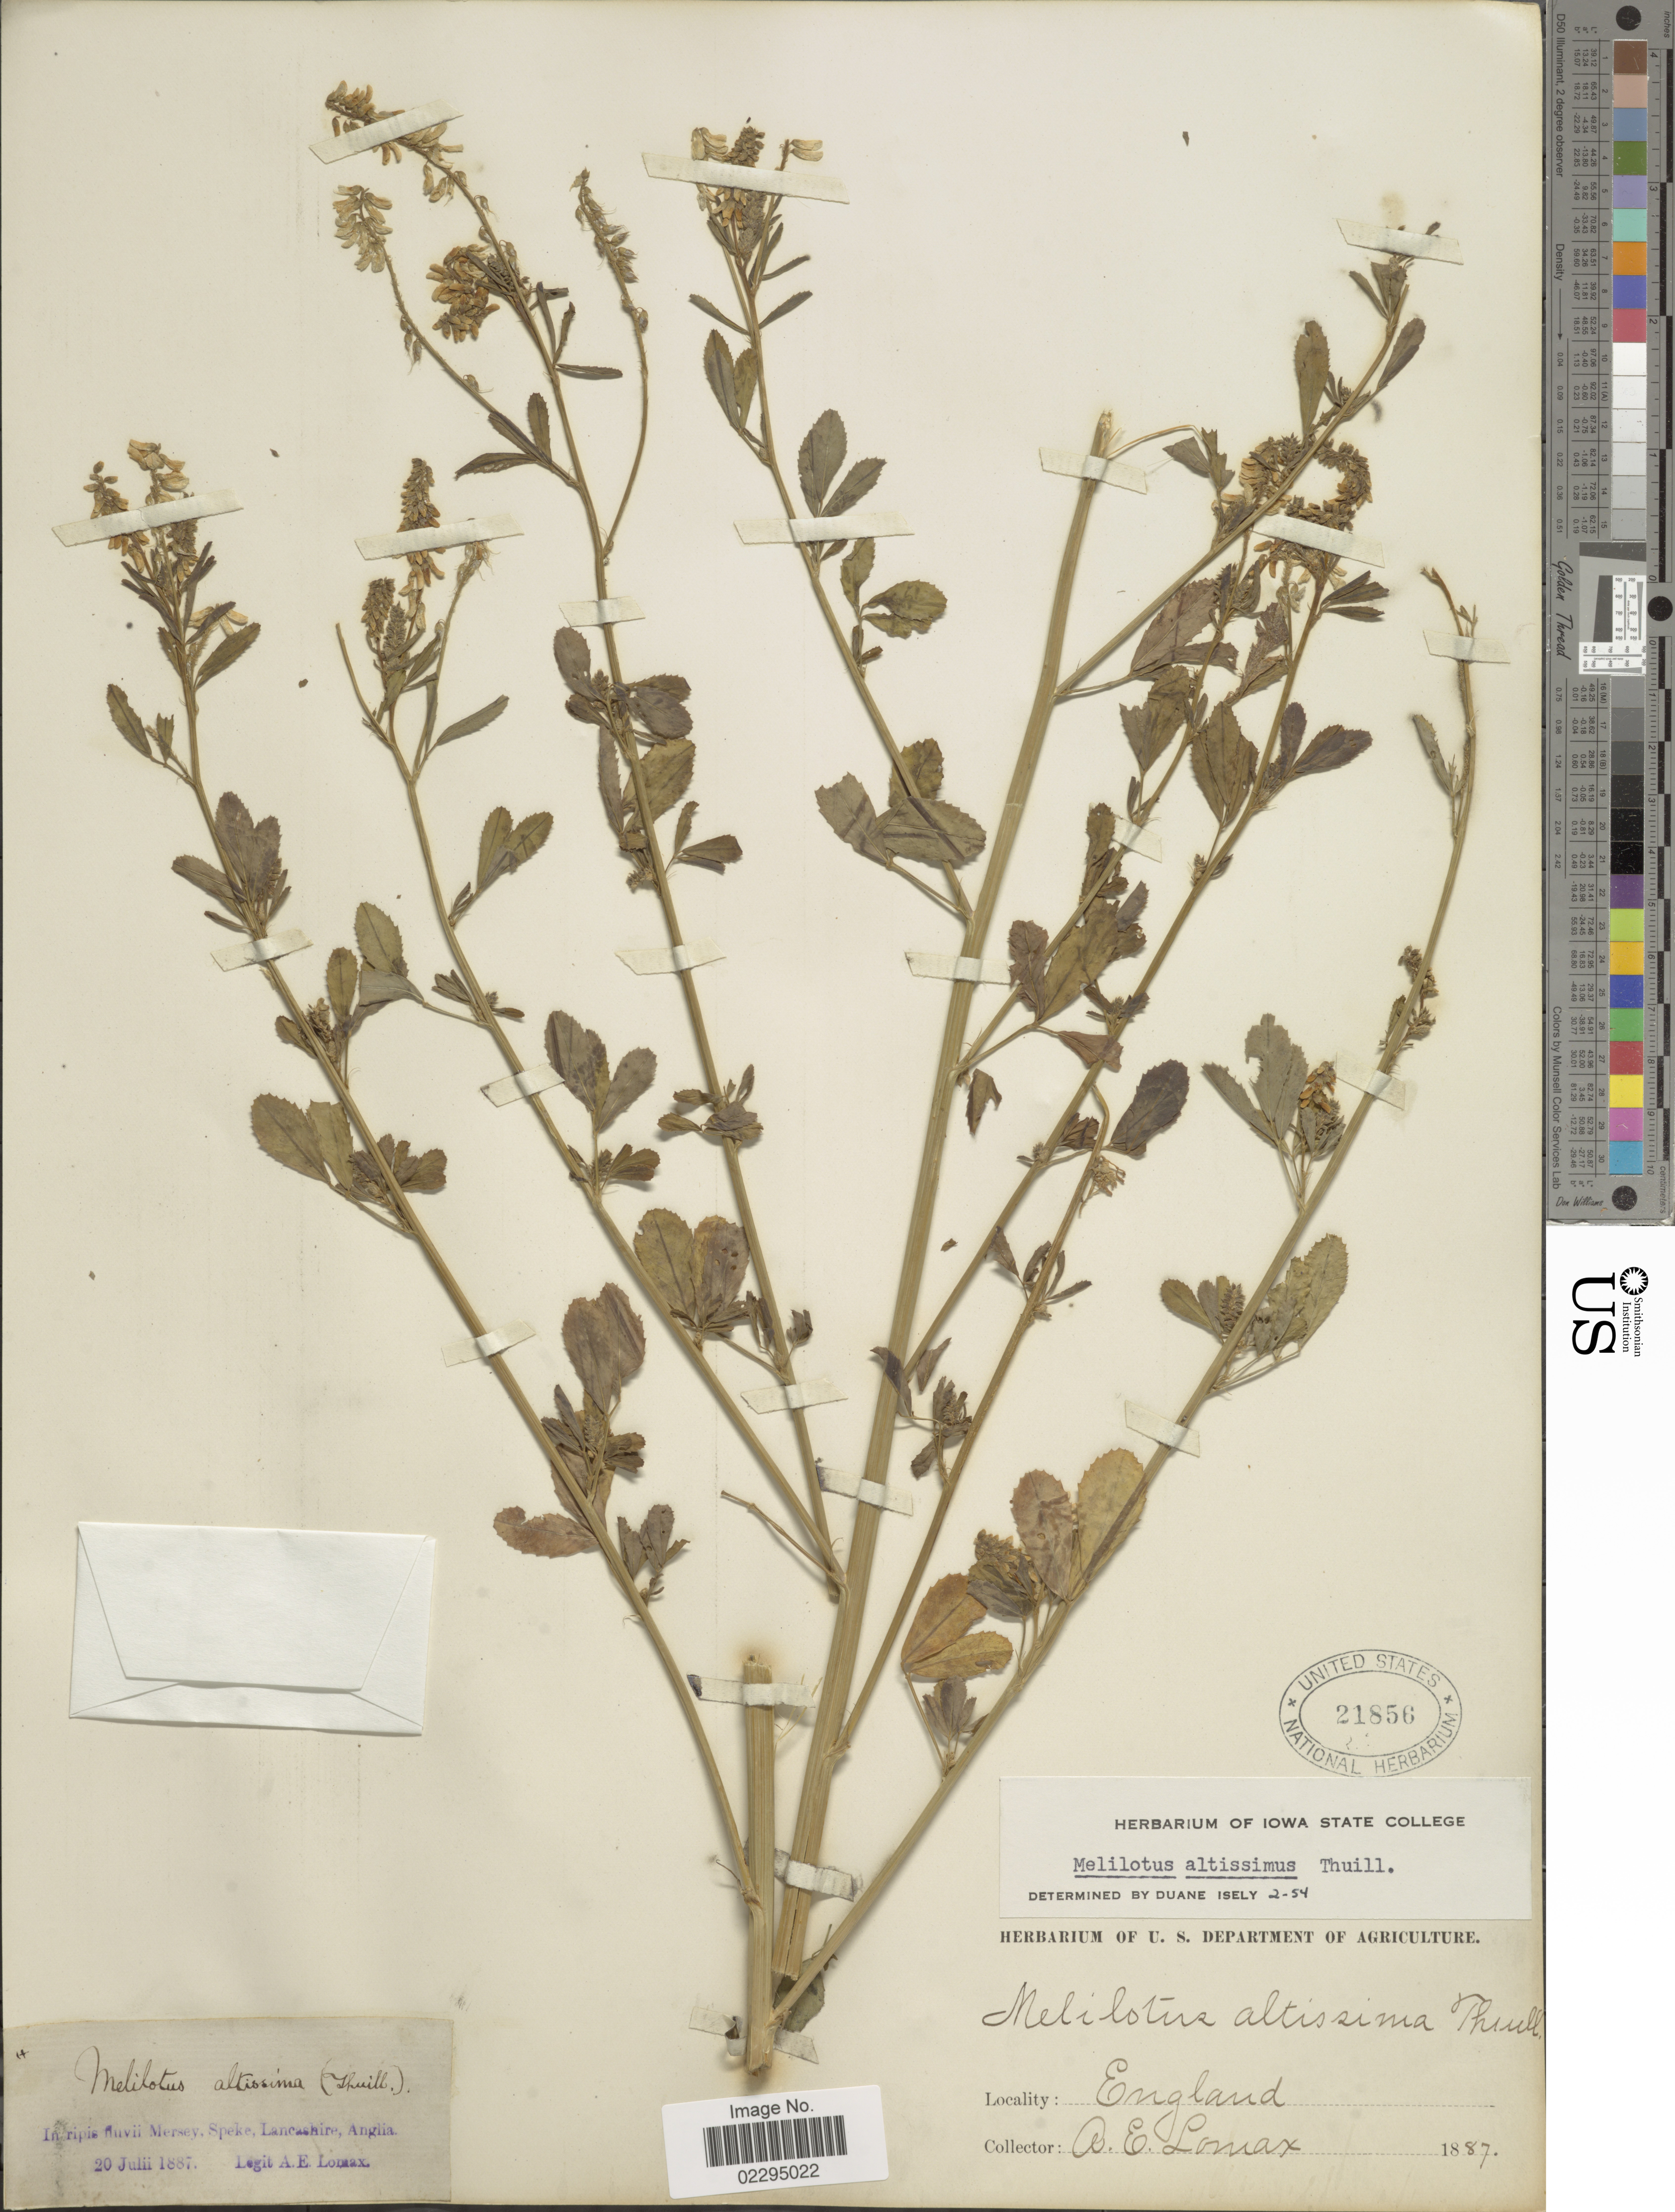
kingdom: Plantae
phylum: Tracheophyta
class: Magnoliopsida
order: Fabales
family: Fabaceae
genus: Melilotus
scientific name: Melilotus altissimus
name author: Thuill.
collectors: A. Lomax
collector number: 14*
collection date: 1887-07-20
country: United Kingdom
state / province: England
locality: England, In ripis fluvii Mersey, Speke , Lancashire , Anglia.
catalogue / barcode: US 21856